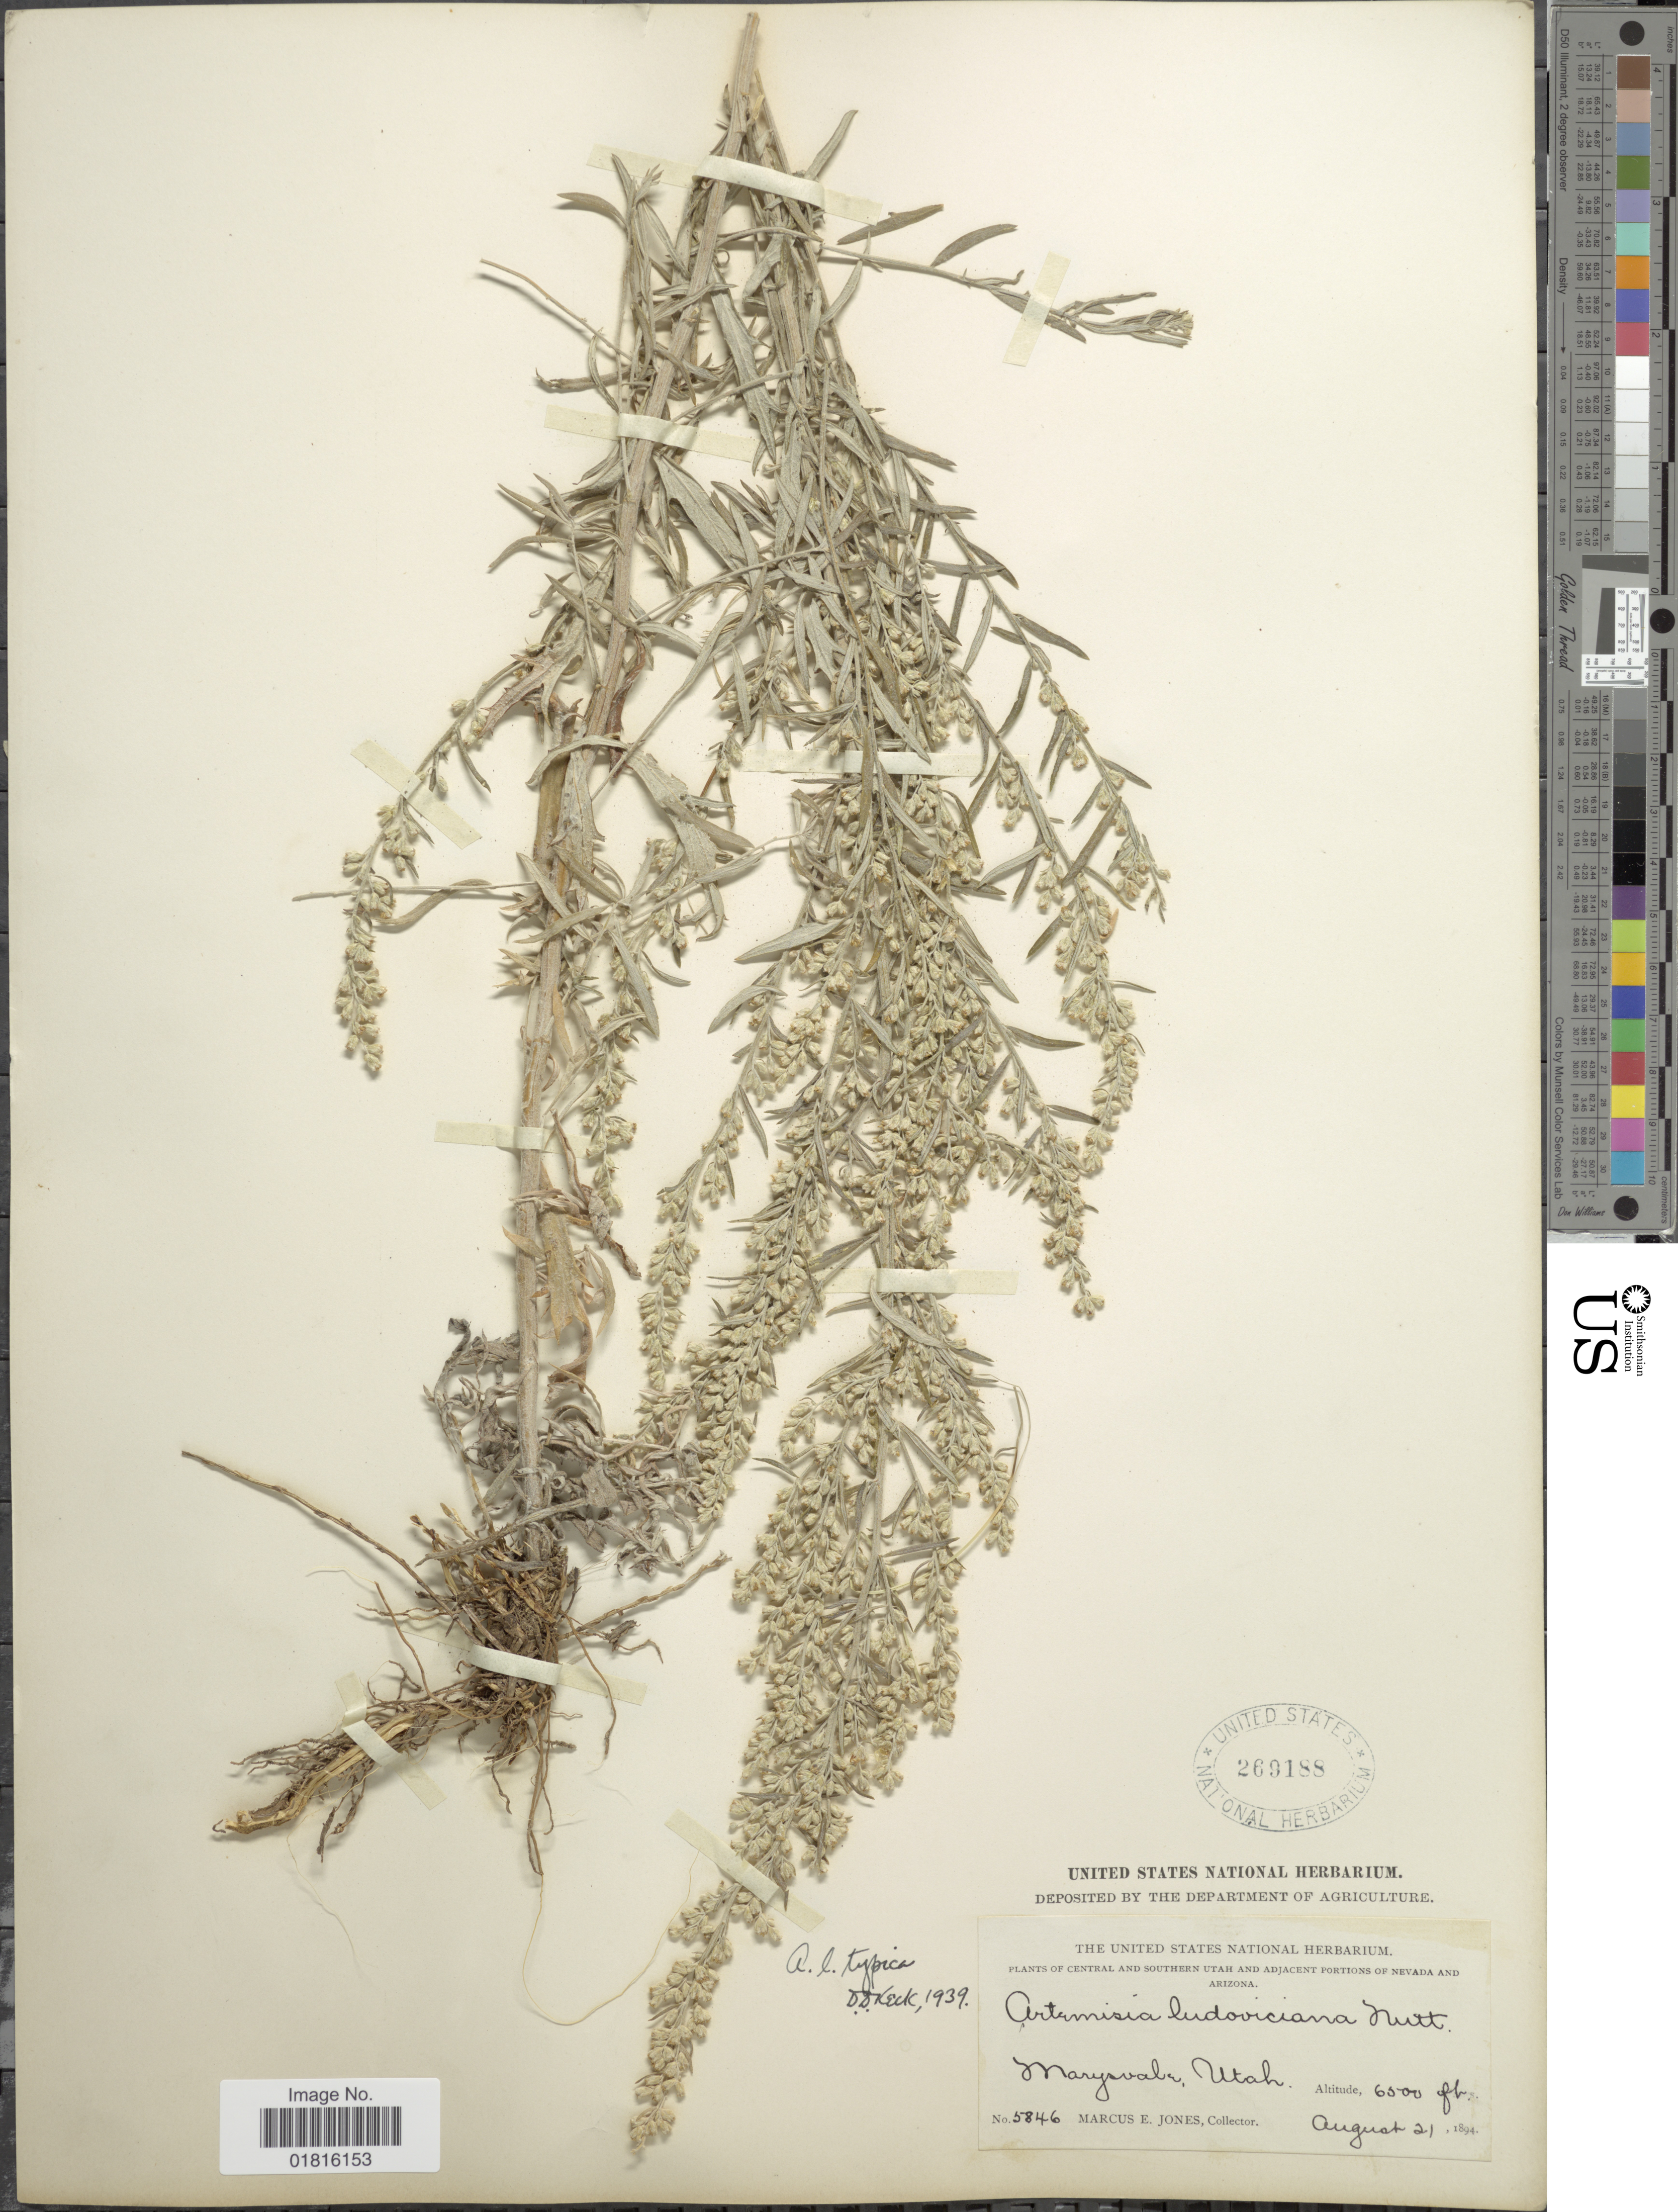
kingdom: Plantae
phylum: Tracheophyta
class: Magnoliopsida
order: Asterales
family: Asteraceae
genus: Artemisia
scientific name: Artemisia ludoviciana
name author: Nutt.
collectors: M. E. Jones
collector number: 5846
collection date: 1894-08-21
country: United States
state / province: Utah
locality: Central and Southern Utah and Adjacent Portions of Nevada and Arizona, Marysvale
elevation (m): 1981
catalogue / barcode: US 269188